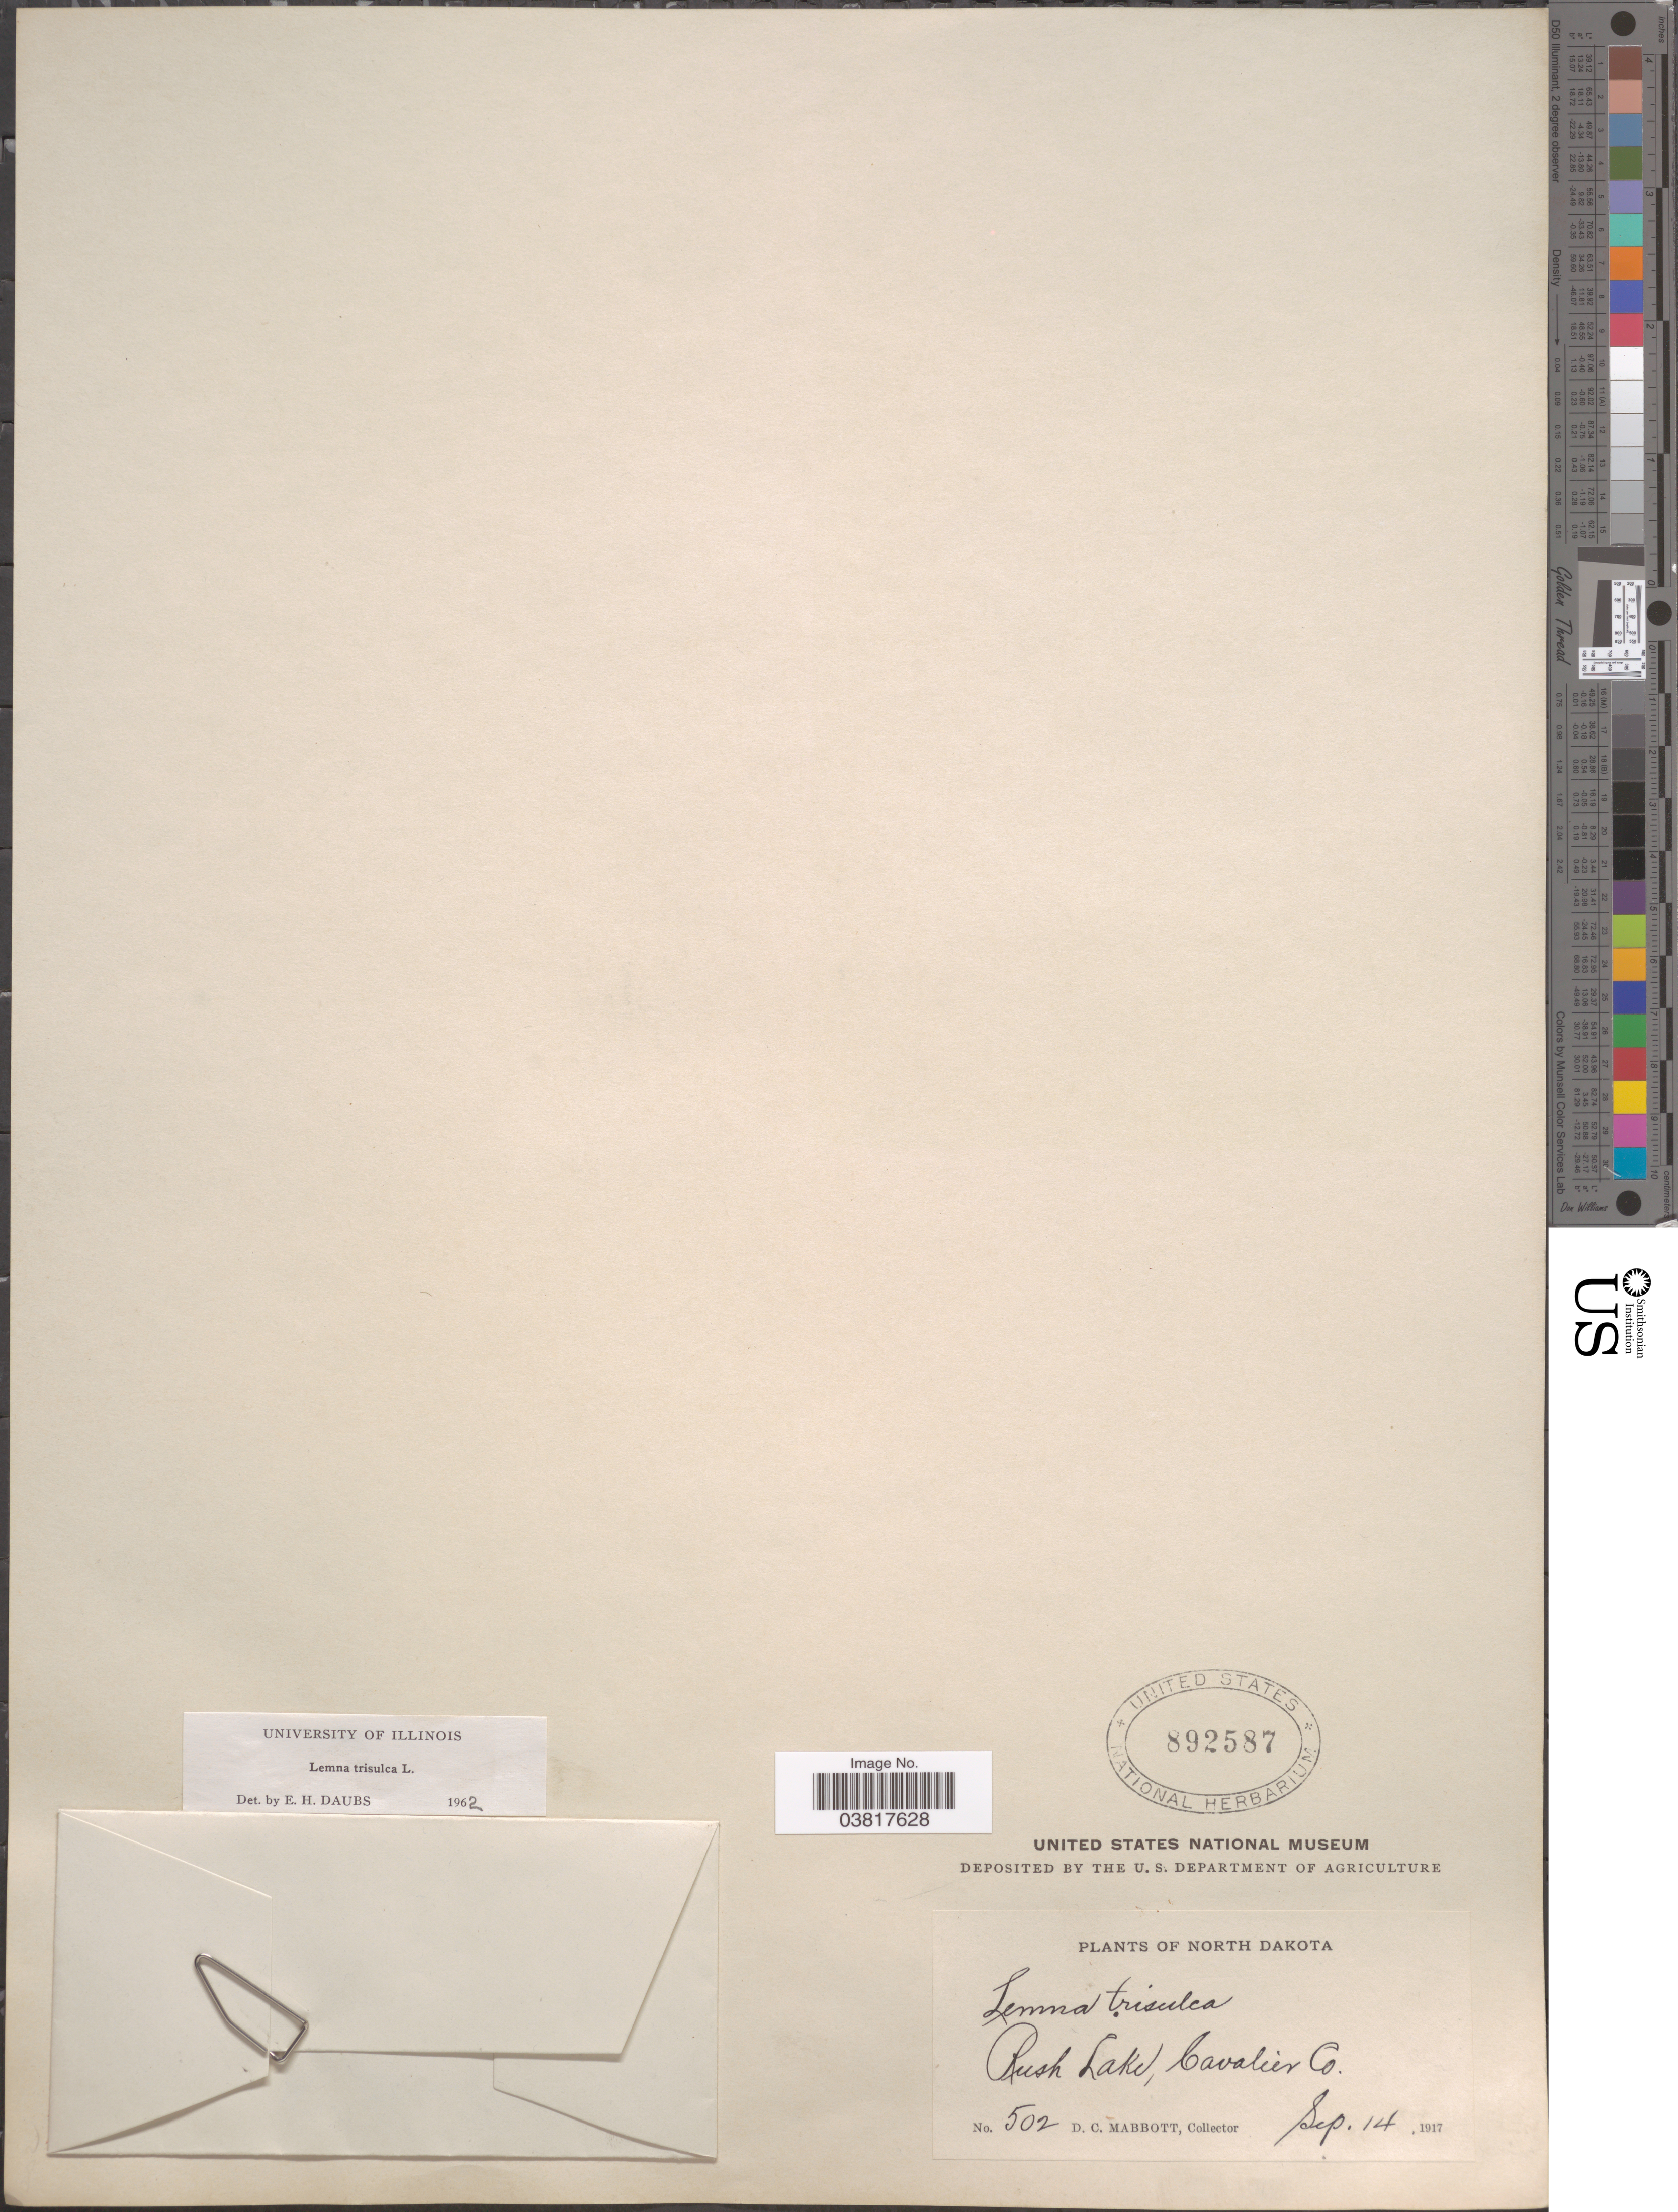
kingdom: Plantae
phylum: Tracheophyta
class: Liliopsida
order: Alismatales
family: Araceae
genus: Lemna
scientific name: Lemna trisulca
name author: L.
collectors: D. Mabbott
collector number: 502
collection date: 1917-09-14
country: United States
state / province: North Dakota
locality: Rush Lake, Cavalier Co.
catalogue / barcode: US 892587